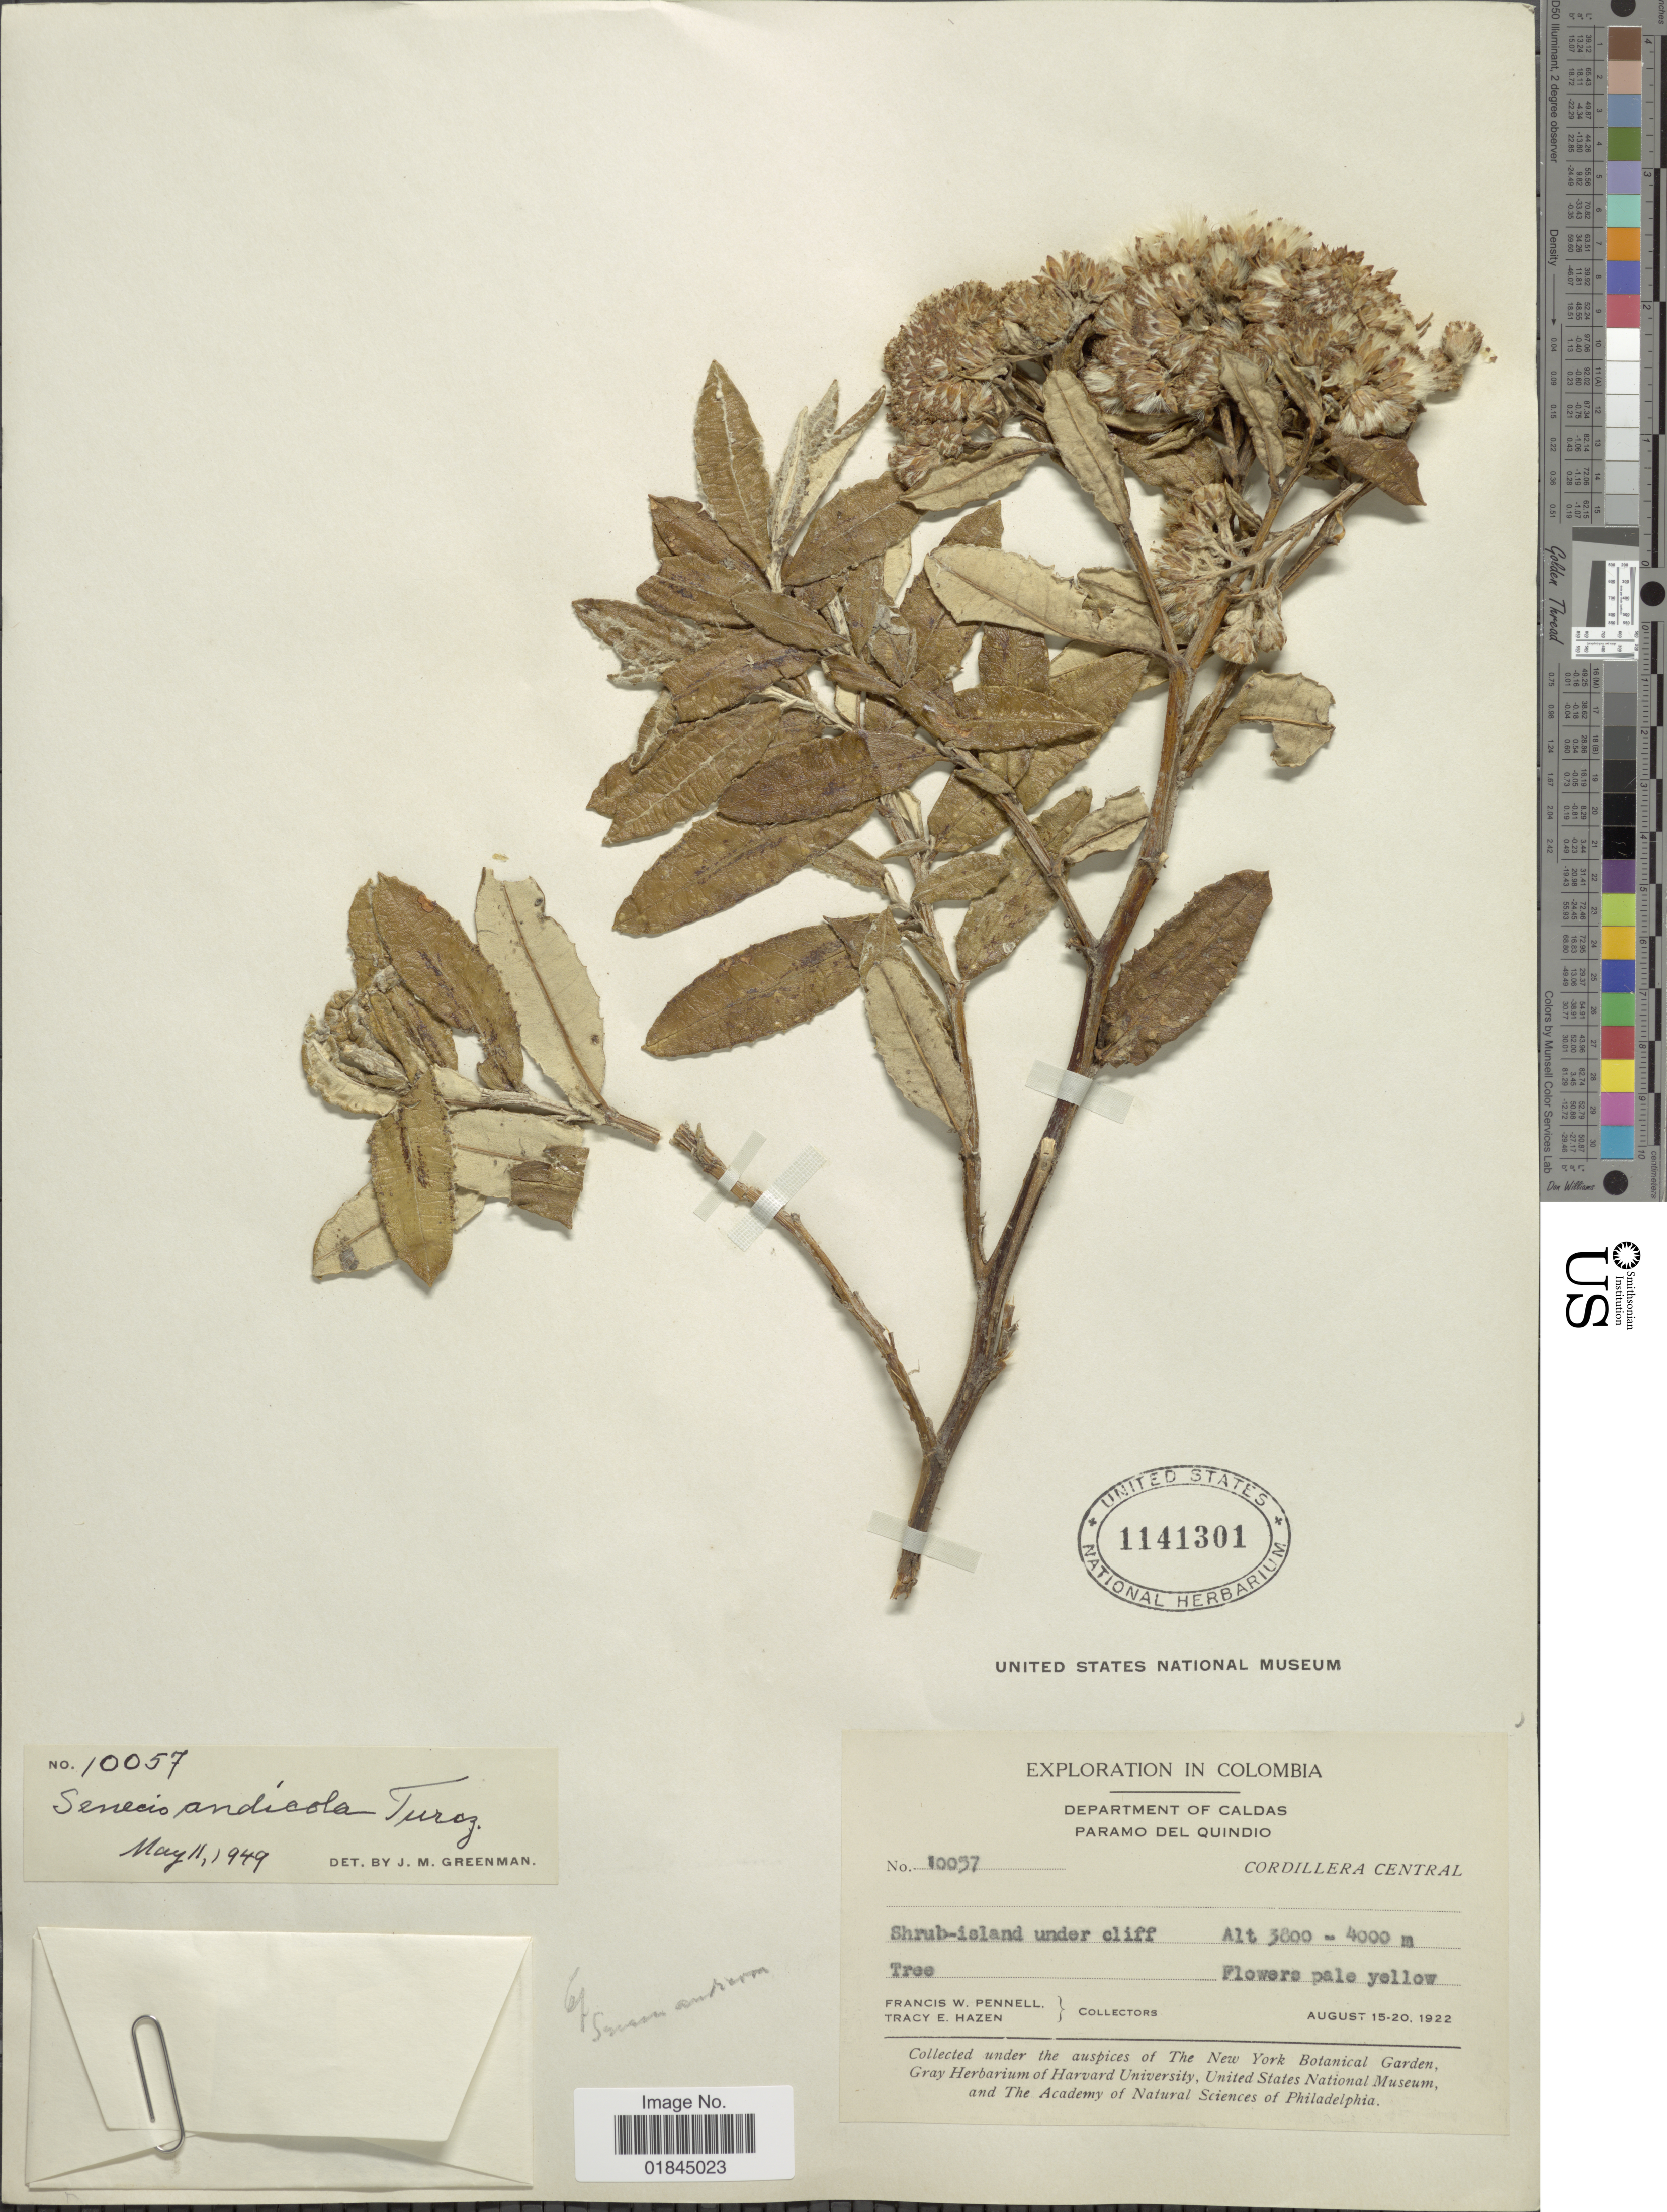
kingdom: Plantae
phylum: Tracheophyta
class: Magnoliopsida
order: Asterales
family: Asteraceae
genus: Pentacalia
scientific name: Pentacalia andicola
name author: (Turcz.) Cuatrec.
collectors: F. W. Pennell & T. E. Hazen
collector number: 10057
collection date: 1922-08-15/1922-08-20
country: Colombia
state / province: Caldas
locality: Paramo del Quindio. Cordillera Central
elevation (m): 3800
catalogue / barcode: US 1141301